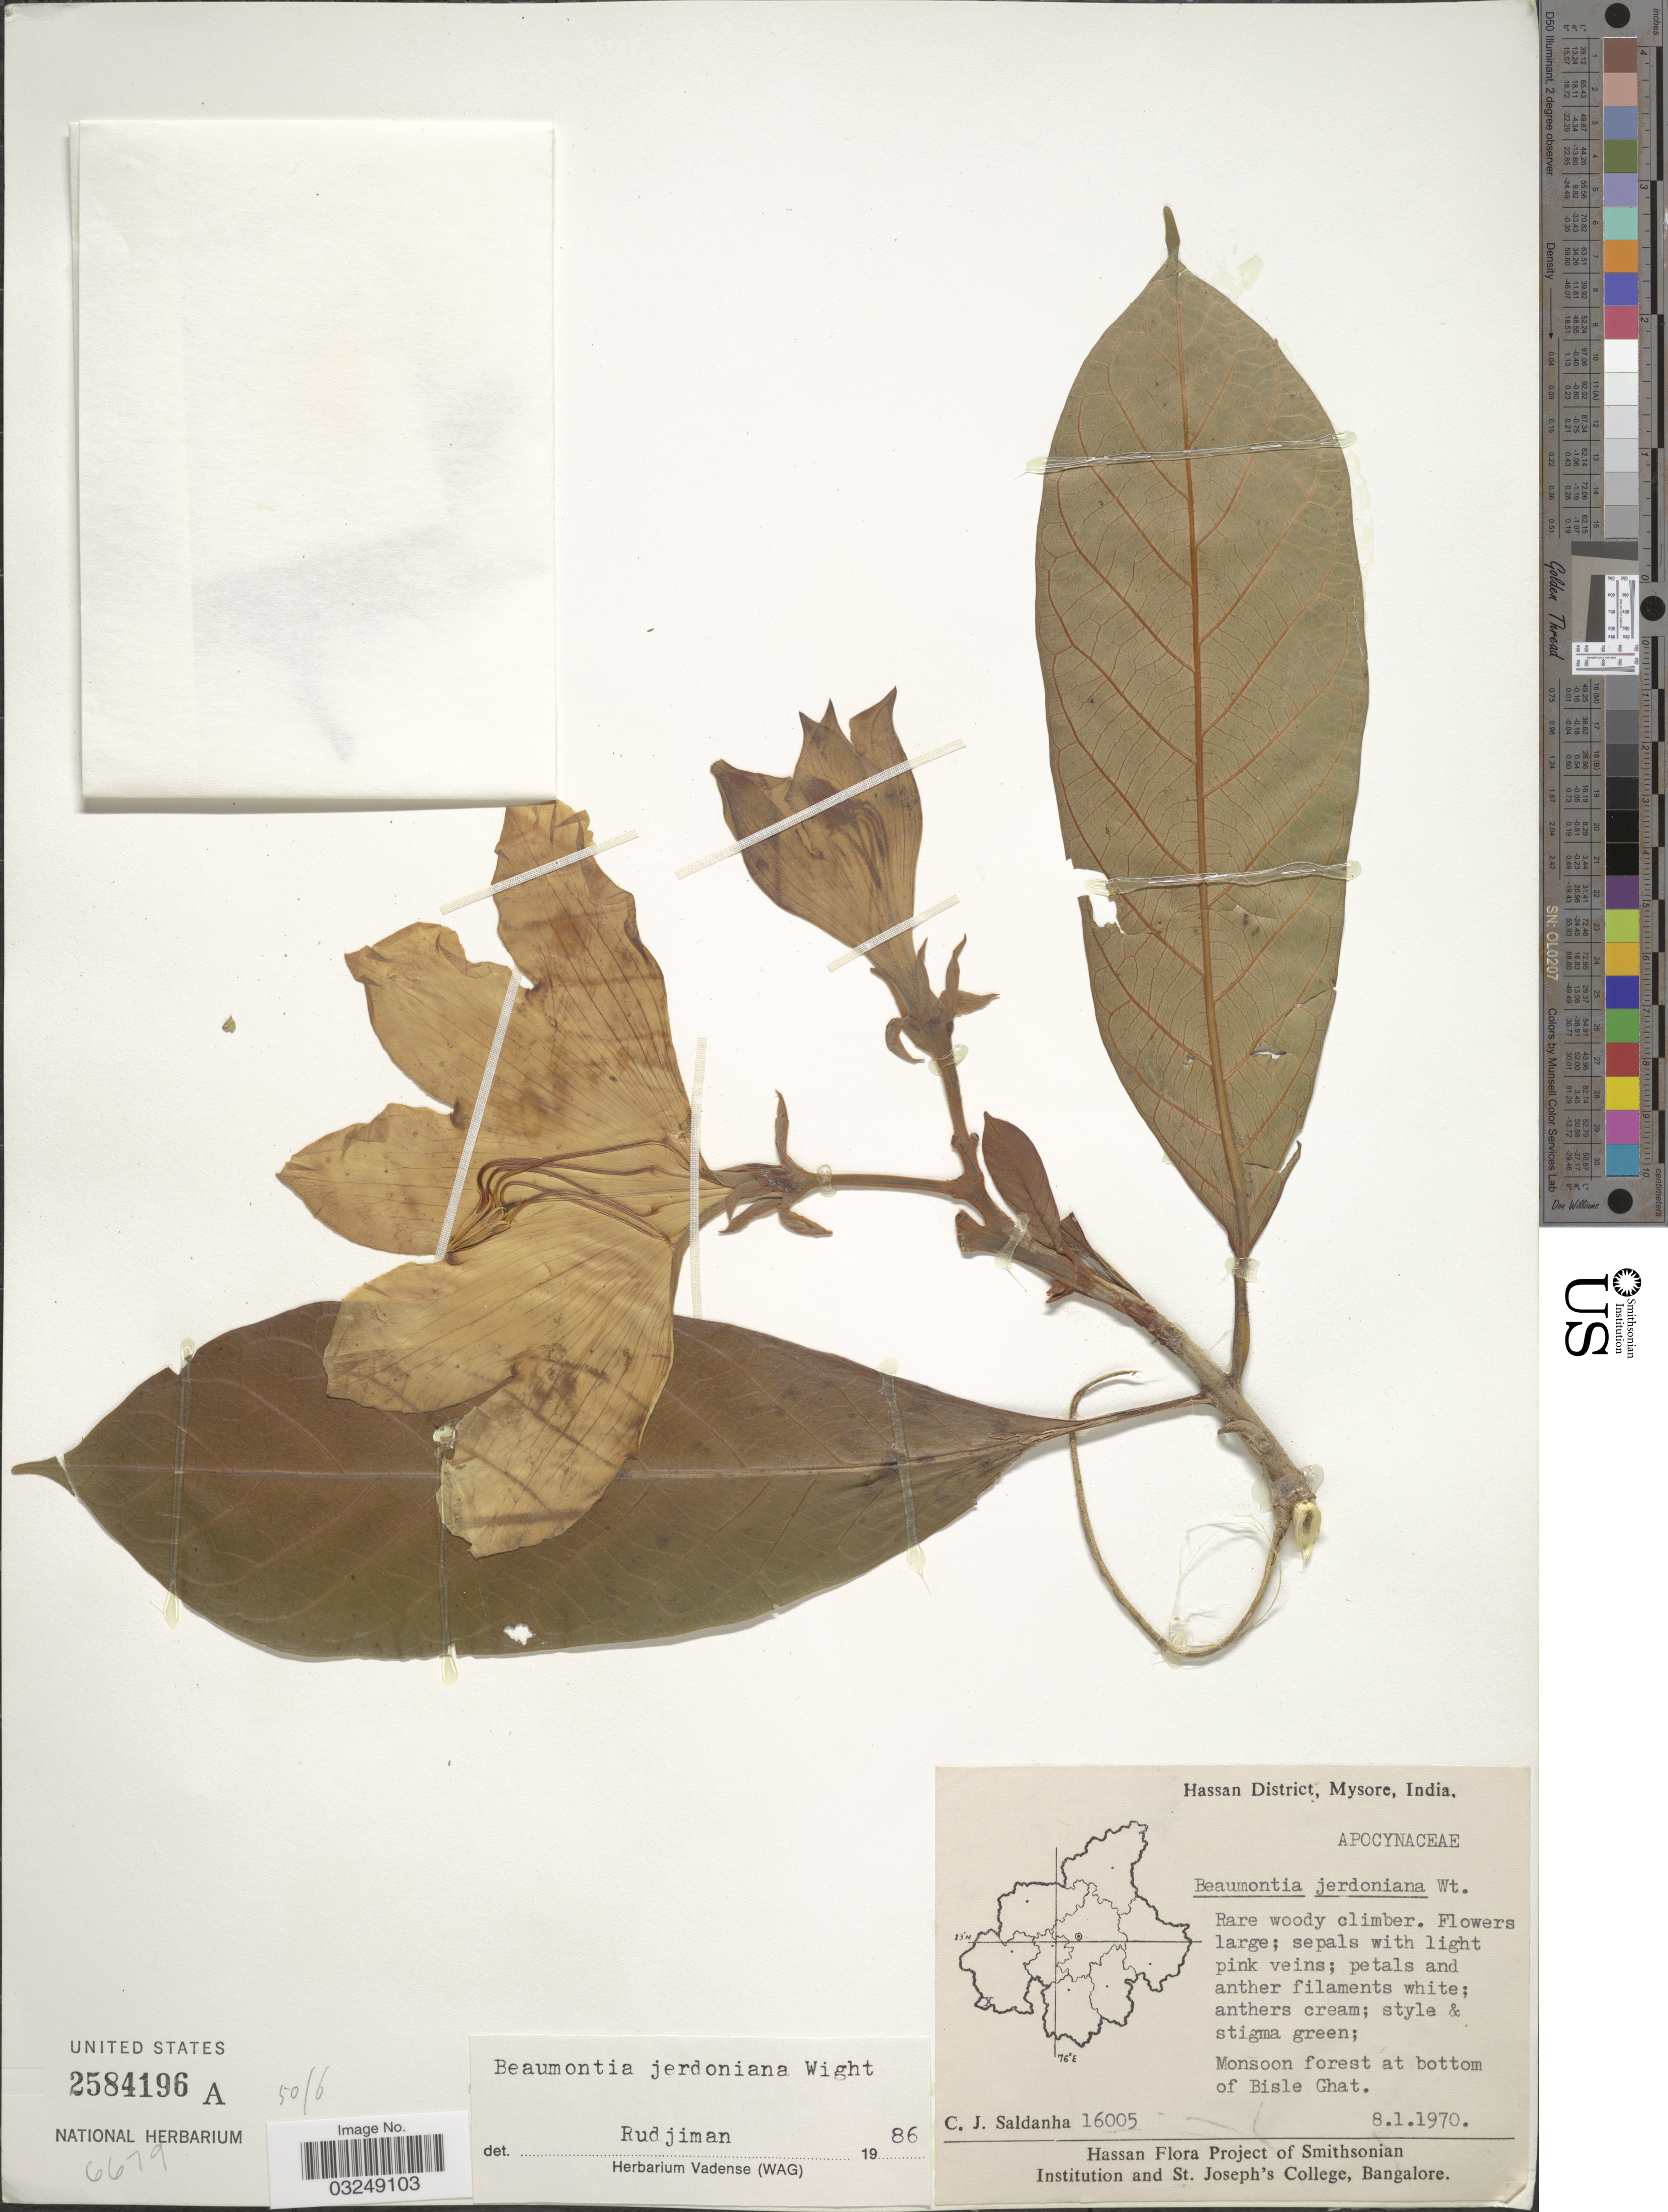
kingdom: Plantae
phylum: Tracheophyta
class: Magnoliopsida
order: Gentianales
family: Apocynaceae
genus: Beaumontia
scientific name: Beaumontia grandiflora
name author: Wall.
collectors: C. J. Saldanha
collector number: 16005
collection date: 1970-01-08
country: India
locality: Hassan District, Mysore. Monsoon forest at bottom of Bisle Ghat.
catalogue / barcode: US 2584196A